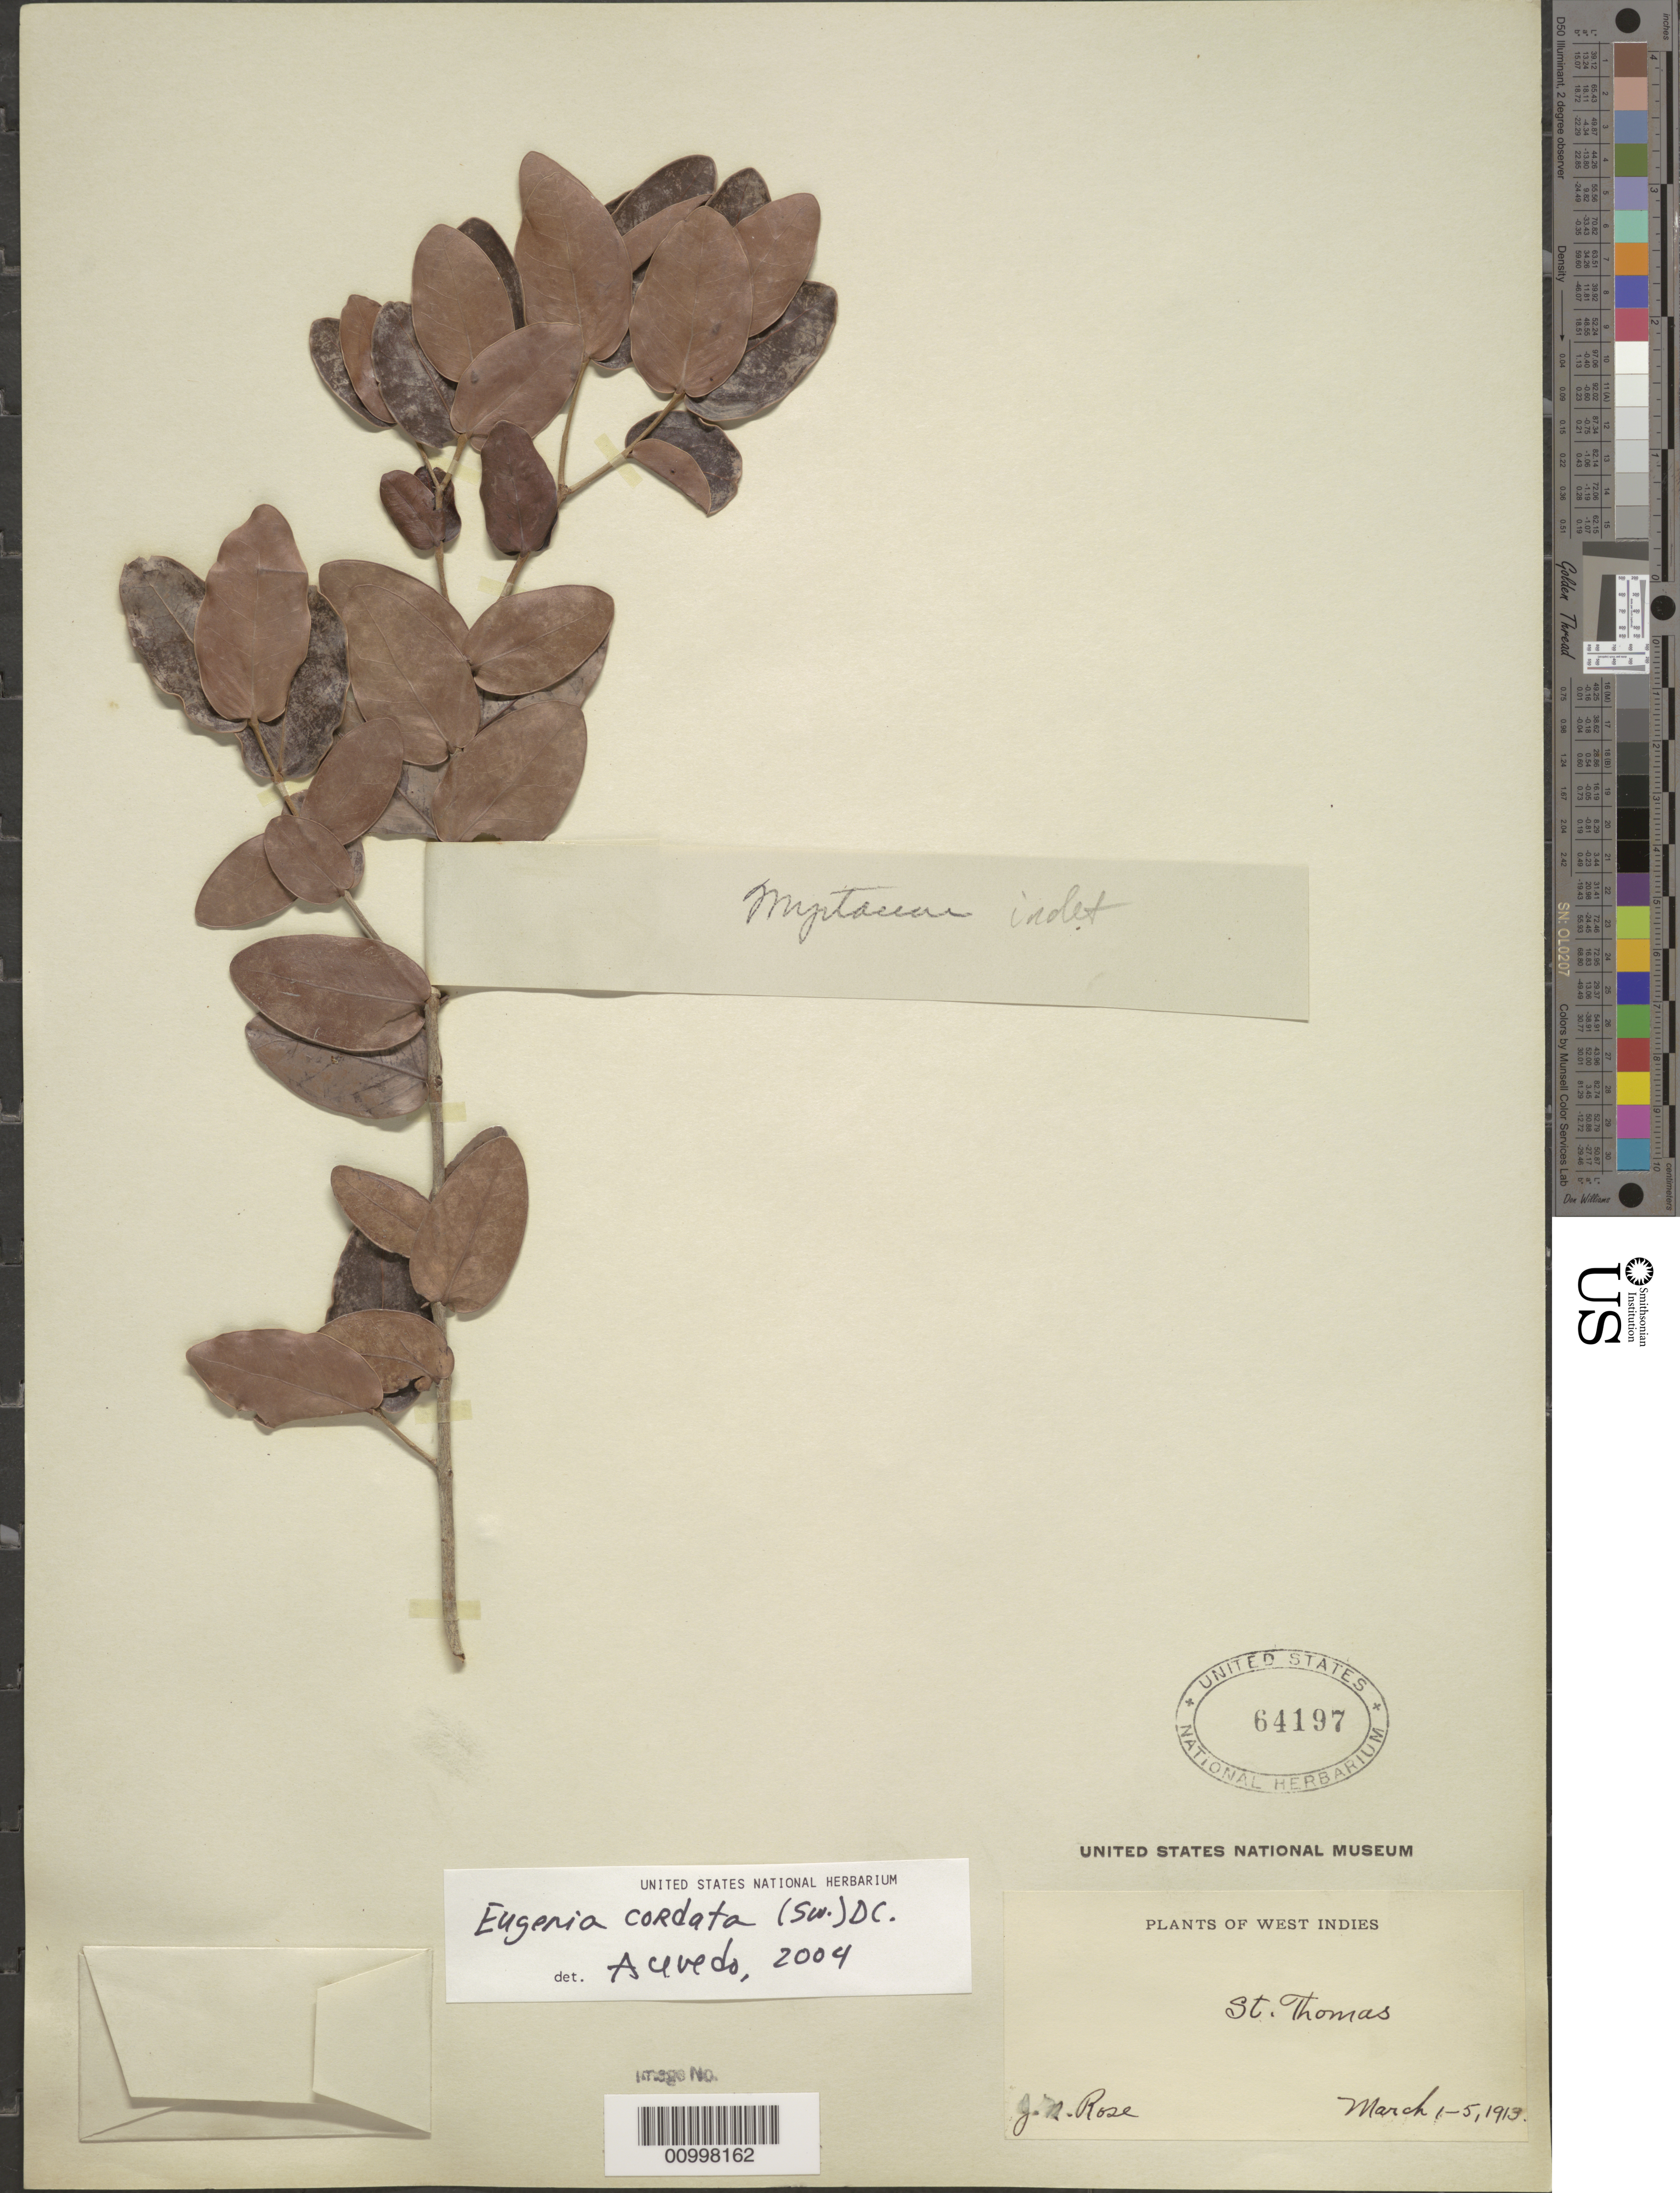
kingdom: Plantae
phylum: Tracheophyta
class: Magnoliopsida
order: Myrtales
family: Myrtaceae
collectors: J. N. Rose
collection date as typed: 01 Mar 1913 to 05 Mar 1913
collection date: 1913-03-01/1913-03-05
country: U.S. Virgin Islands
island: St. Thomas I.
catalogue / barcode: US 64197